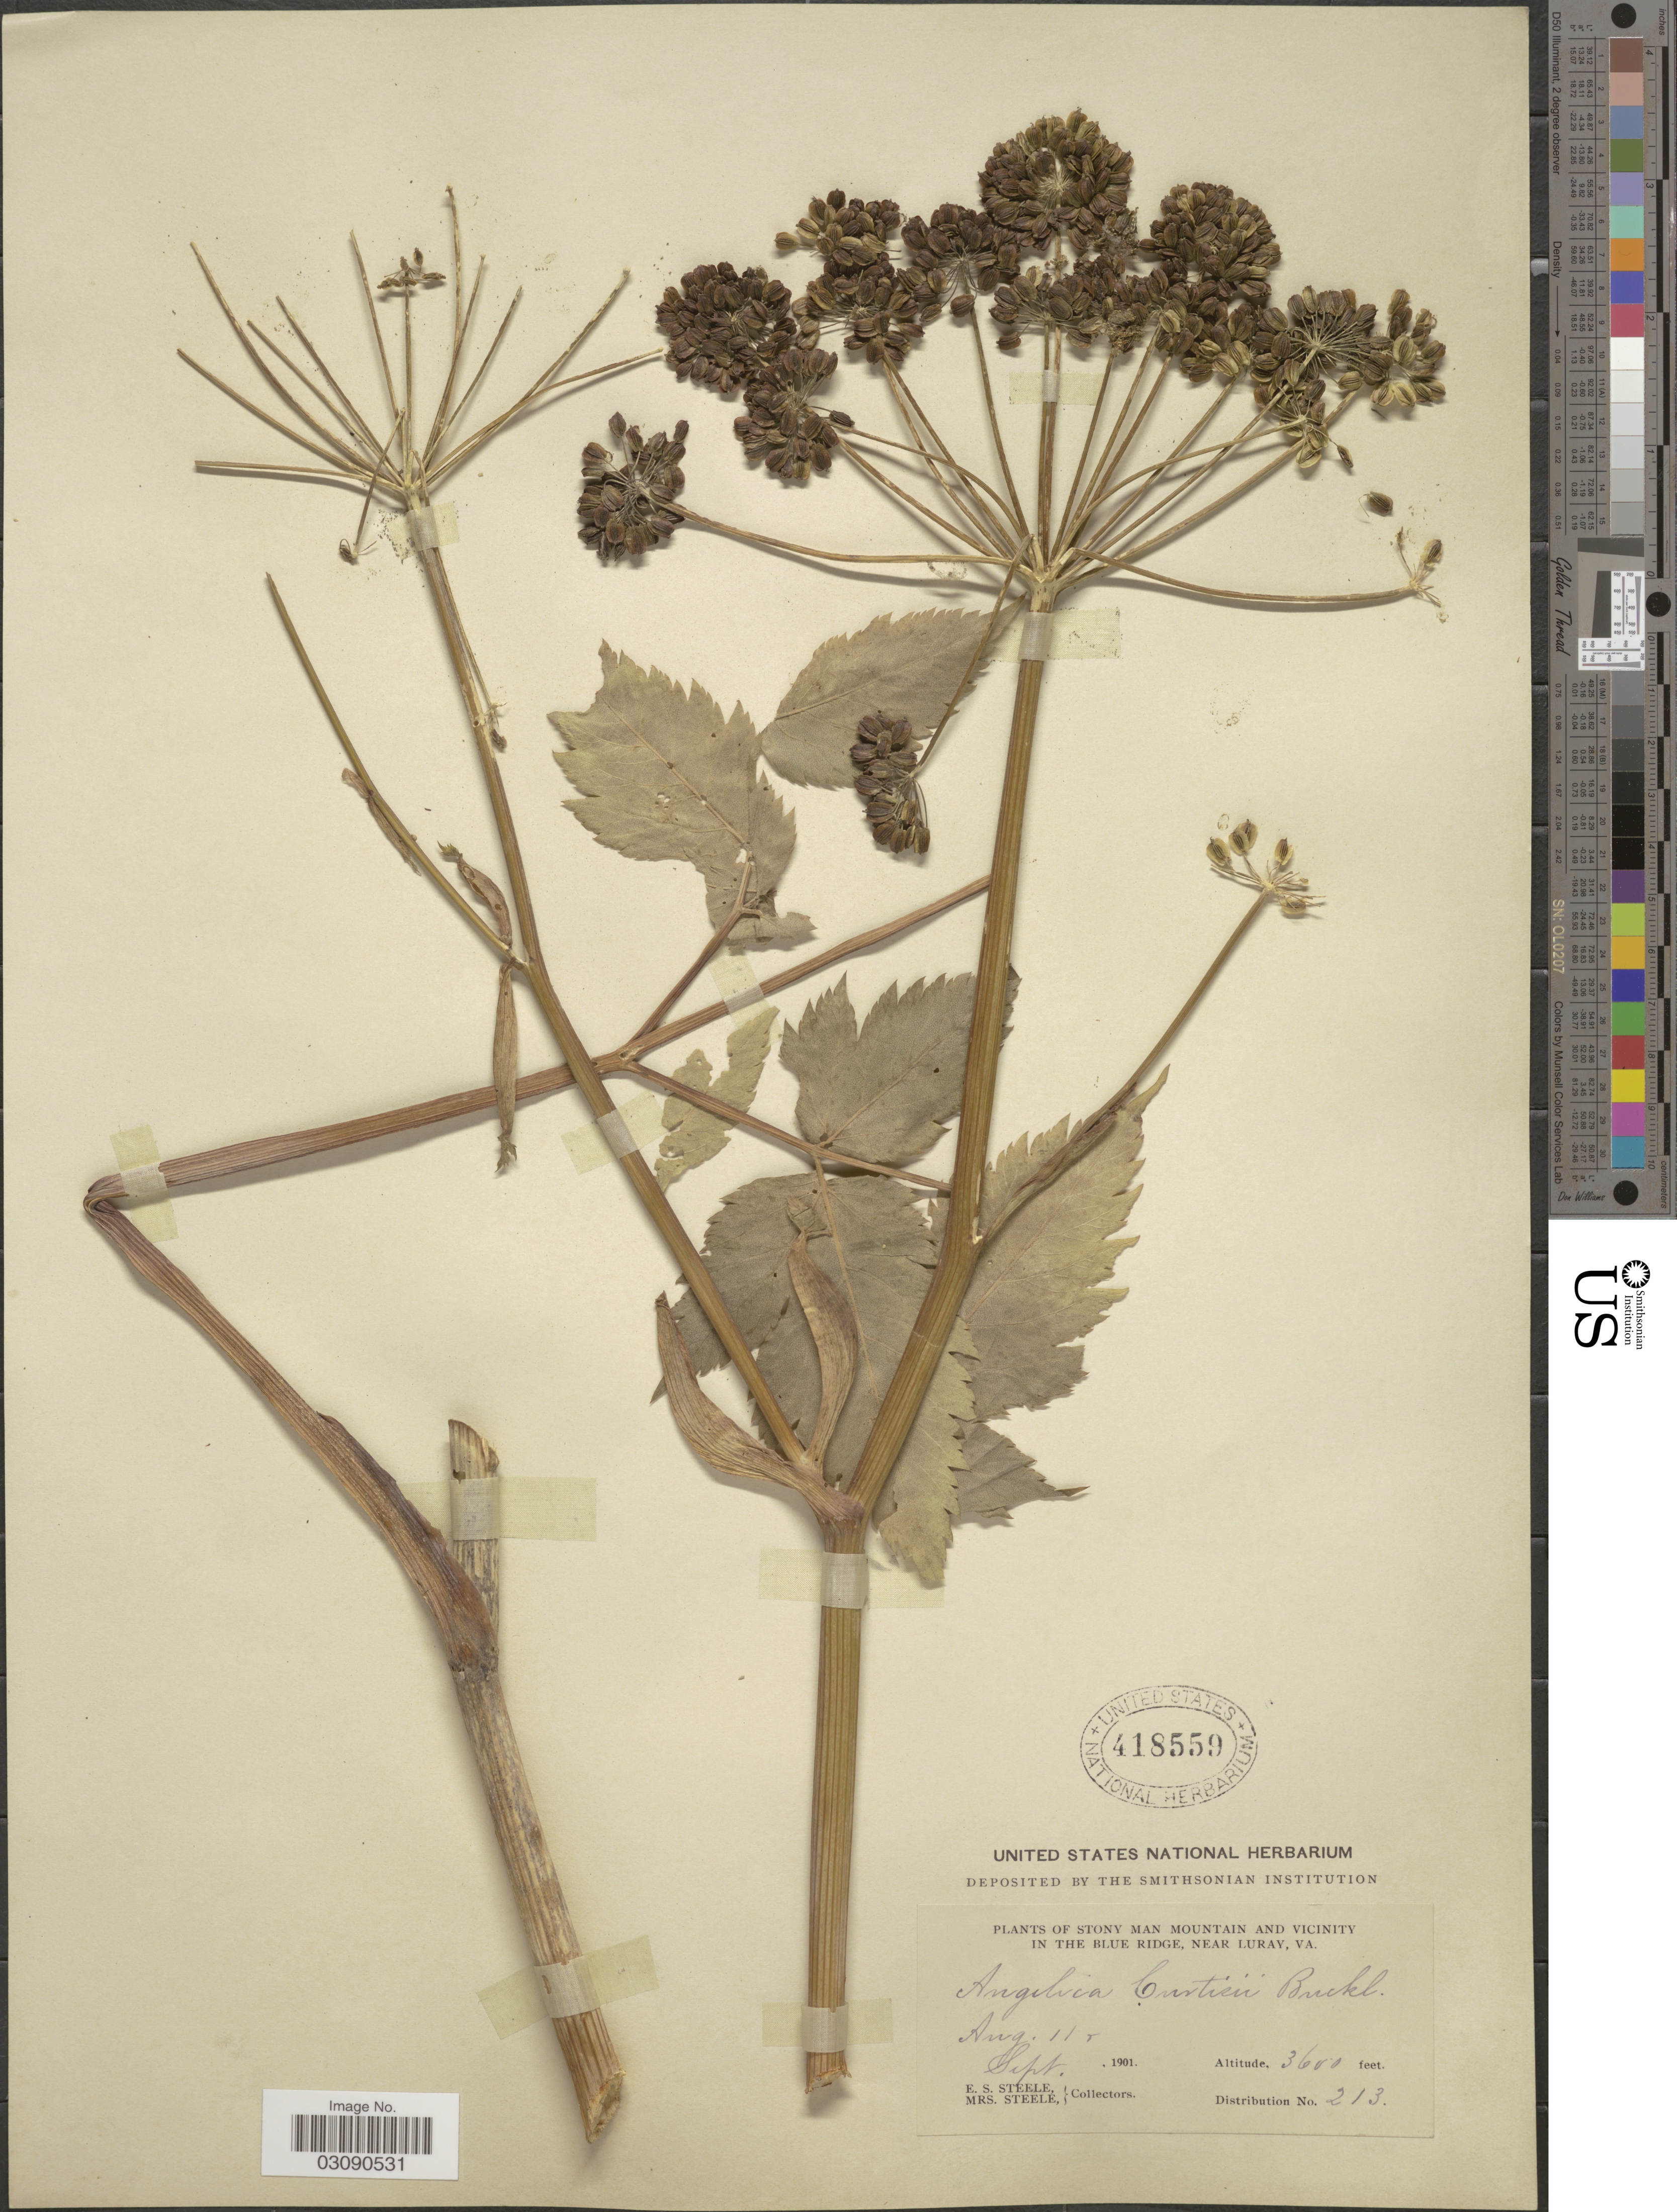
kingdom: Plantae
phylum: Tracheophyta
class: Magnoliopsida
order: Apiales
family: Apiaceae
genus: Angelica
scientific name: Angelica triquinata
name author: Michx.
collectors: E. Steele & Mrs. E. S. Steele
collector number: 213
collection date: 1901-08-11/1901-09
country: United States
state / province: Virginia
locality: Stony Man Mountain and Vicinity in the Blue Ridge, near Luray.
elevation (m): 1097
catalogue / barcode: US 418559